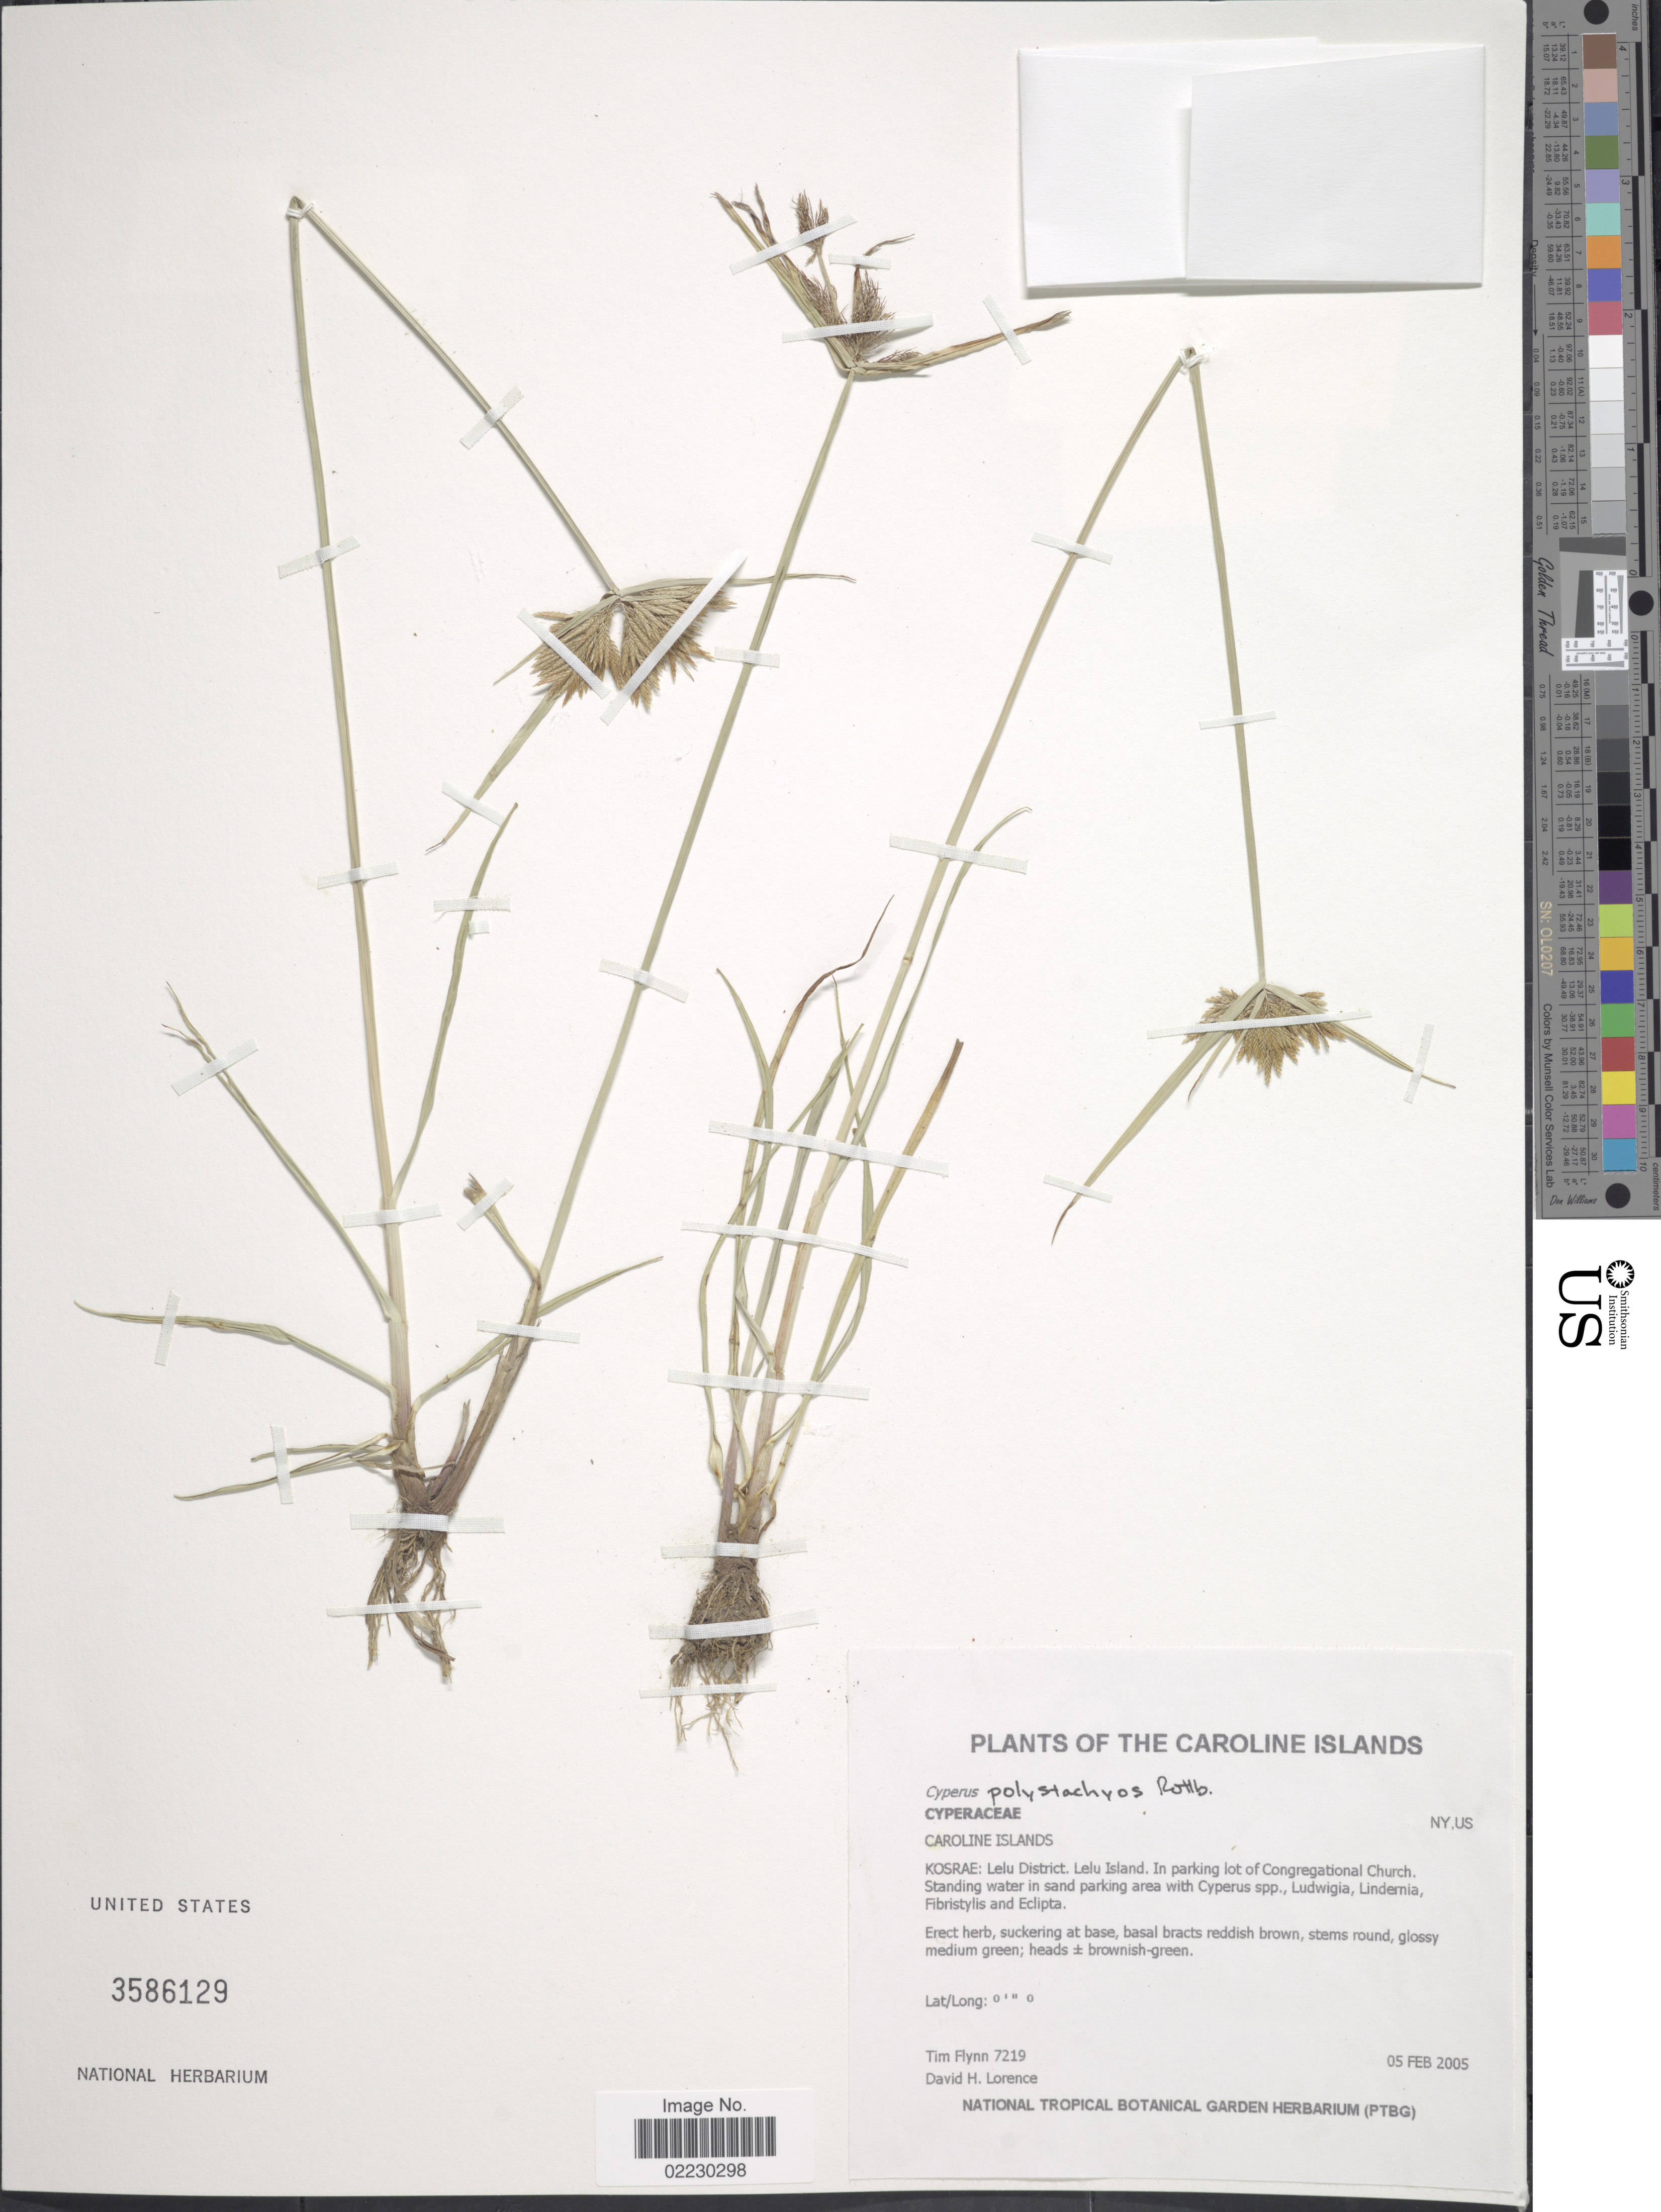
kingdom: Plantae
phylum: Tracheophyta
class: Liliopsida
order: Poales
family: Cyperaceae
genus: Cyperus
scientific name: Cyperus polystachyos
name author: Rottb.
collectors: T. W. Flynn & D. Lorence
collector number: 7219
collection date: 2005-02-05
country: Micronesia, Federated States of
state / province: Kosrae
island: Lelu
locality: Caroline Islands, Kosrae: Lelu District, in parking lot of Congregational Church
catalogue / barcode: US 3586129